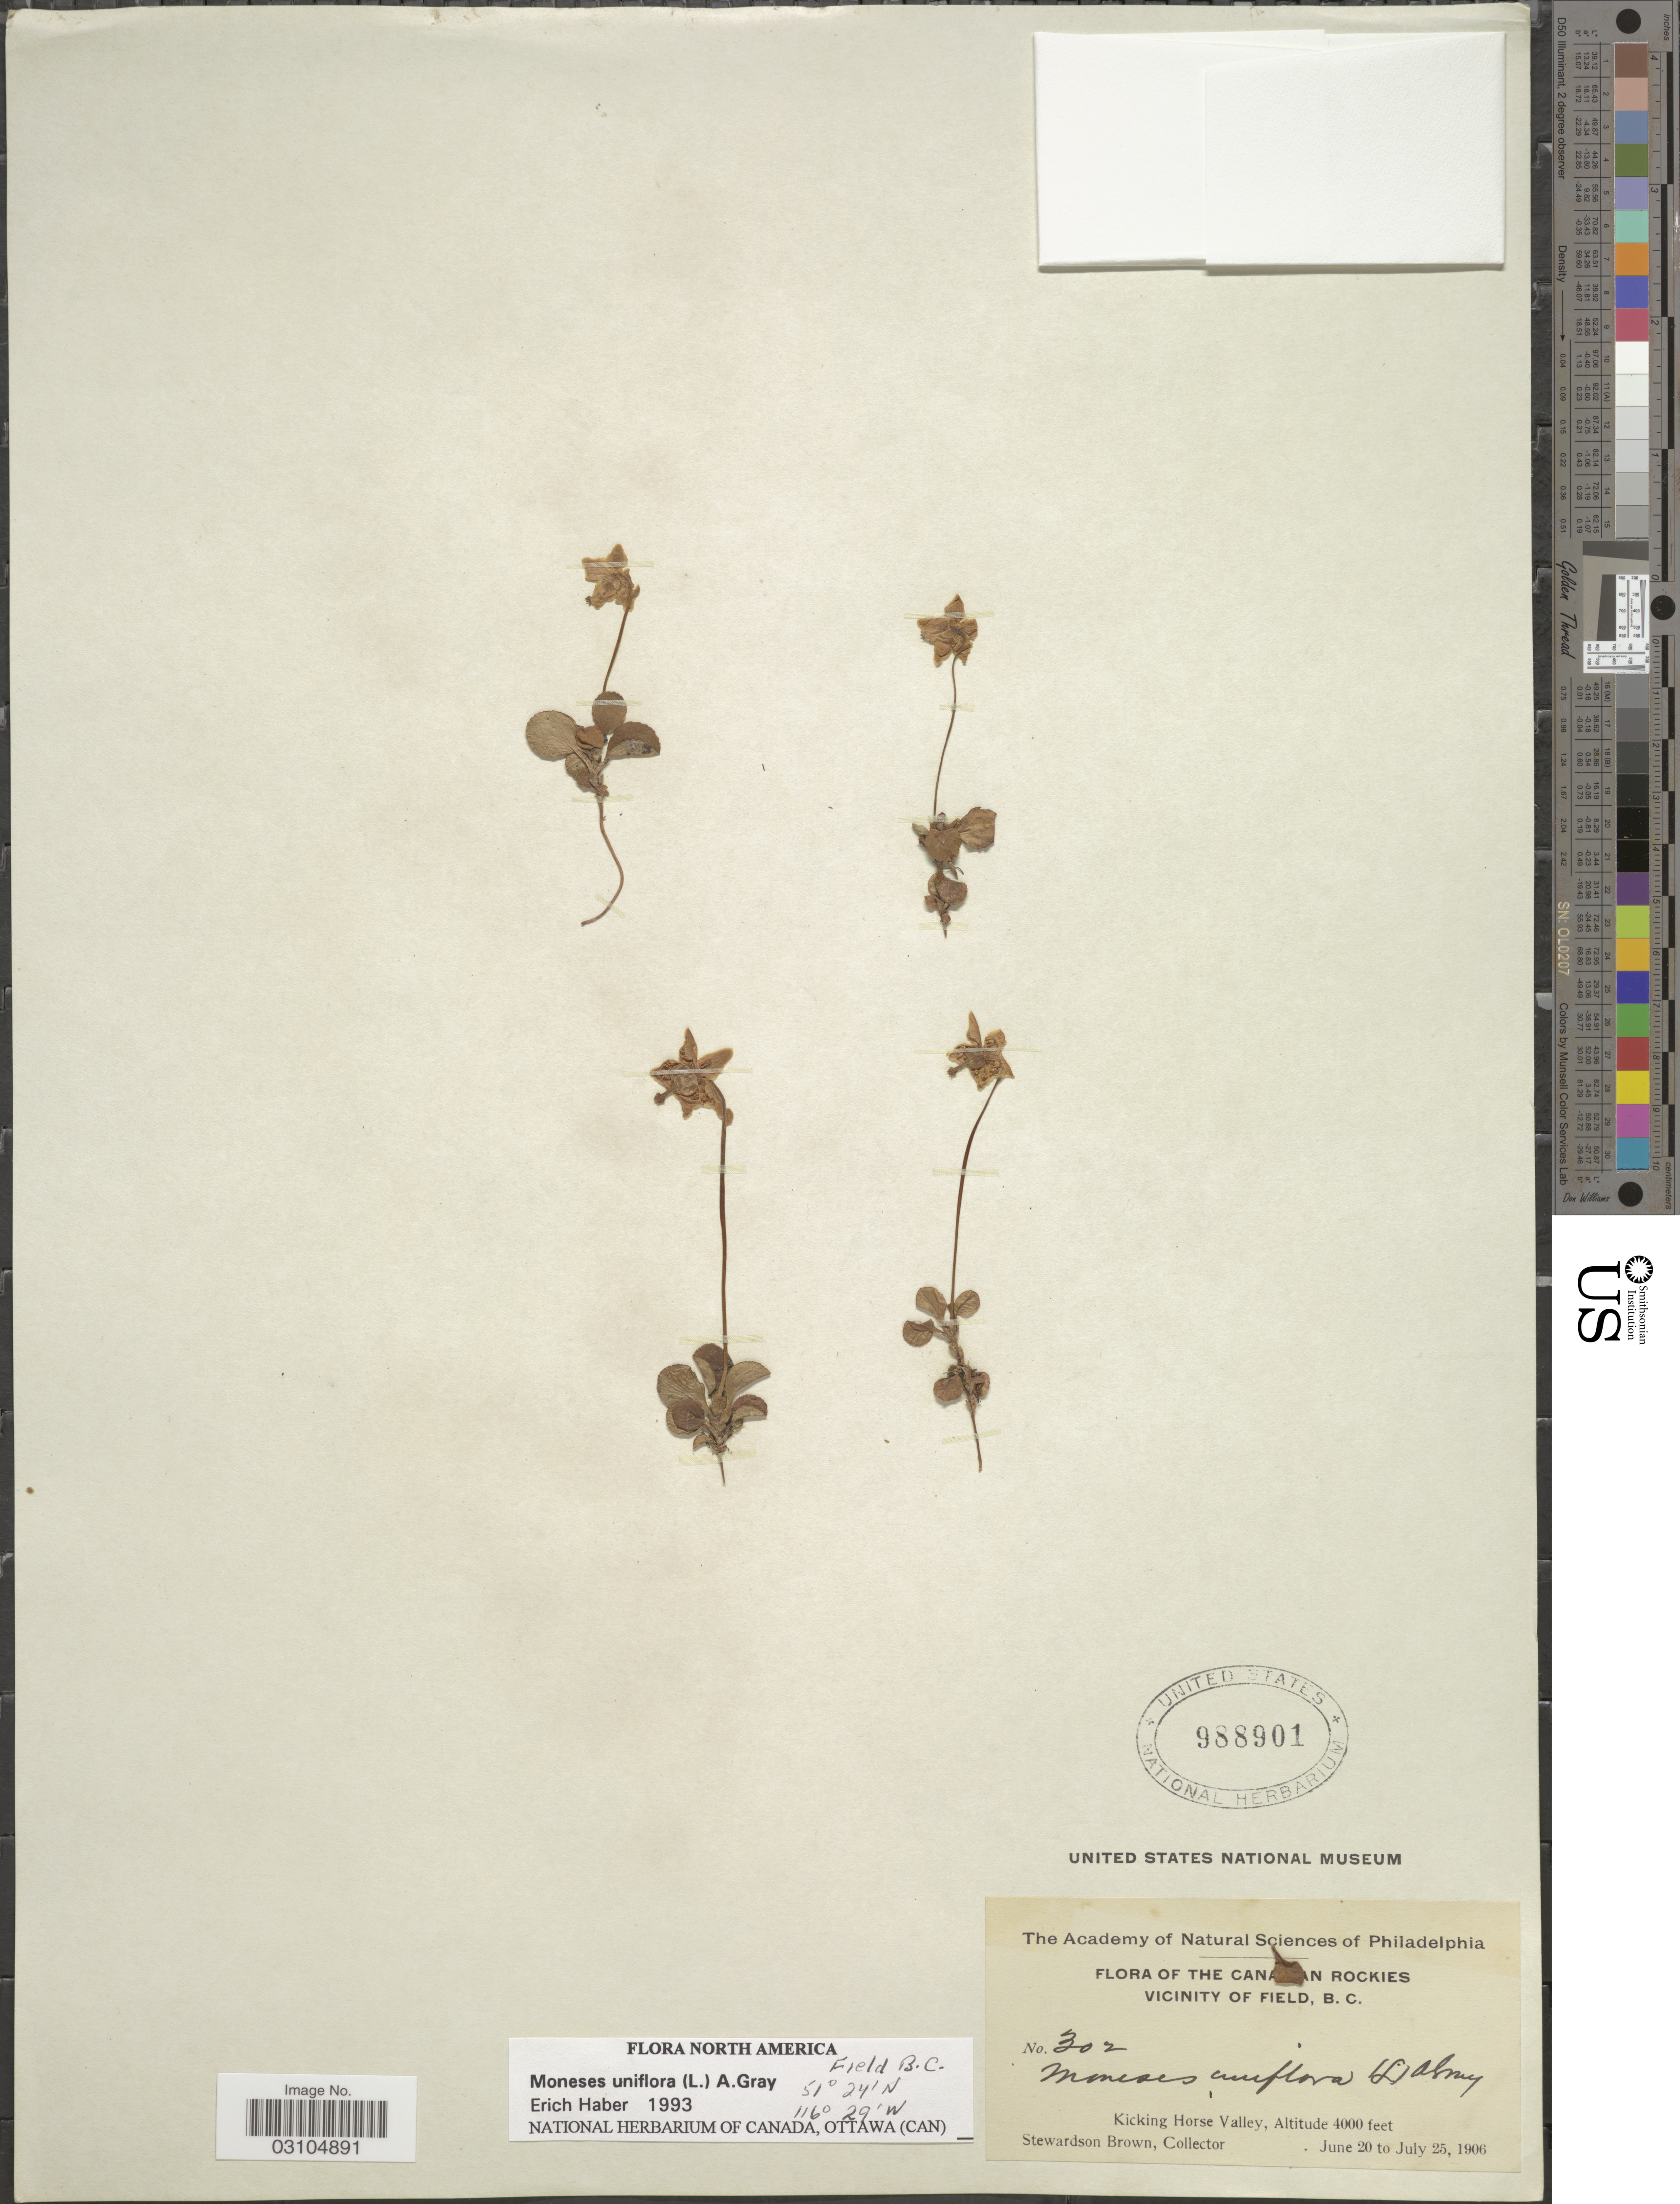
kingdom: Plantae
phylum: Tracheophyta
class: Magnoliopsida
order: Ericales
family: Ericaceae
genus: Moneses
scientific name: Moneses uniflora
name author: (L.) A. Gray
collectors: S. Brown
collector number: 302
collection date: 1906-06-20/1906-07-25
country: Canada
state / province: British Columbia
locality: The Canadian Rockies, Vicinity of Field, Kicking Horse Valley.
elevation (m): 1219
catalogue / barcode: US 988901